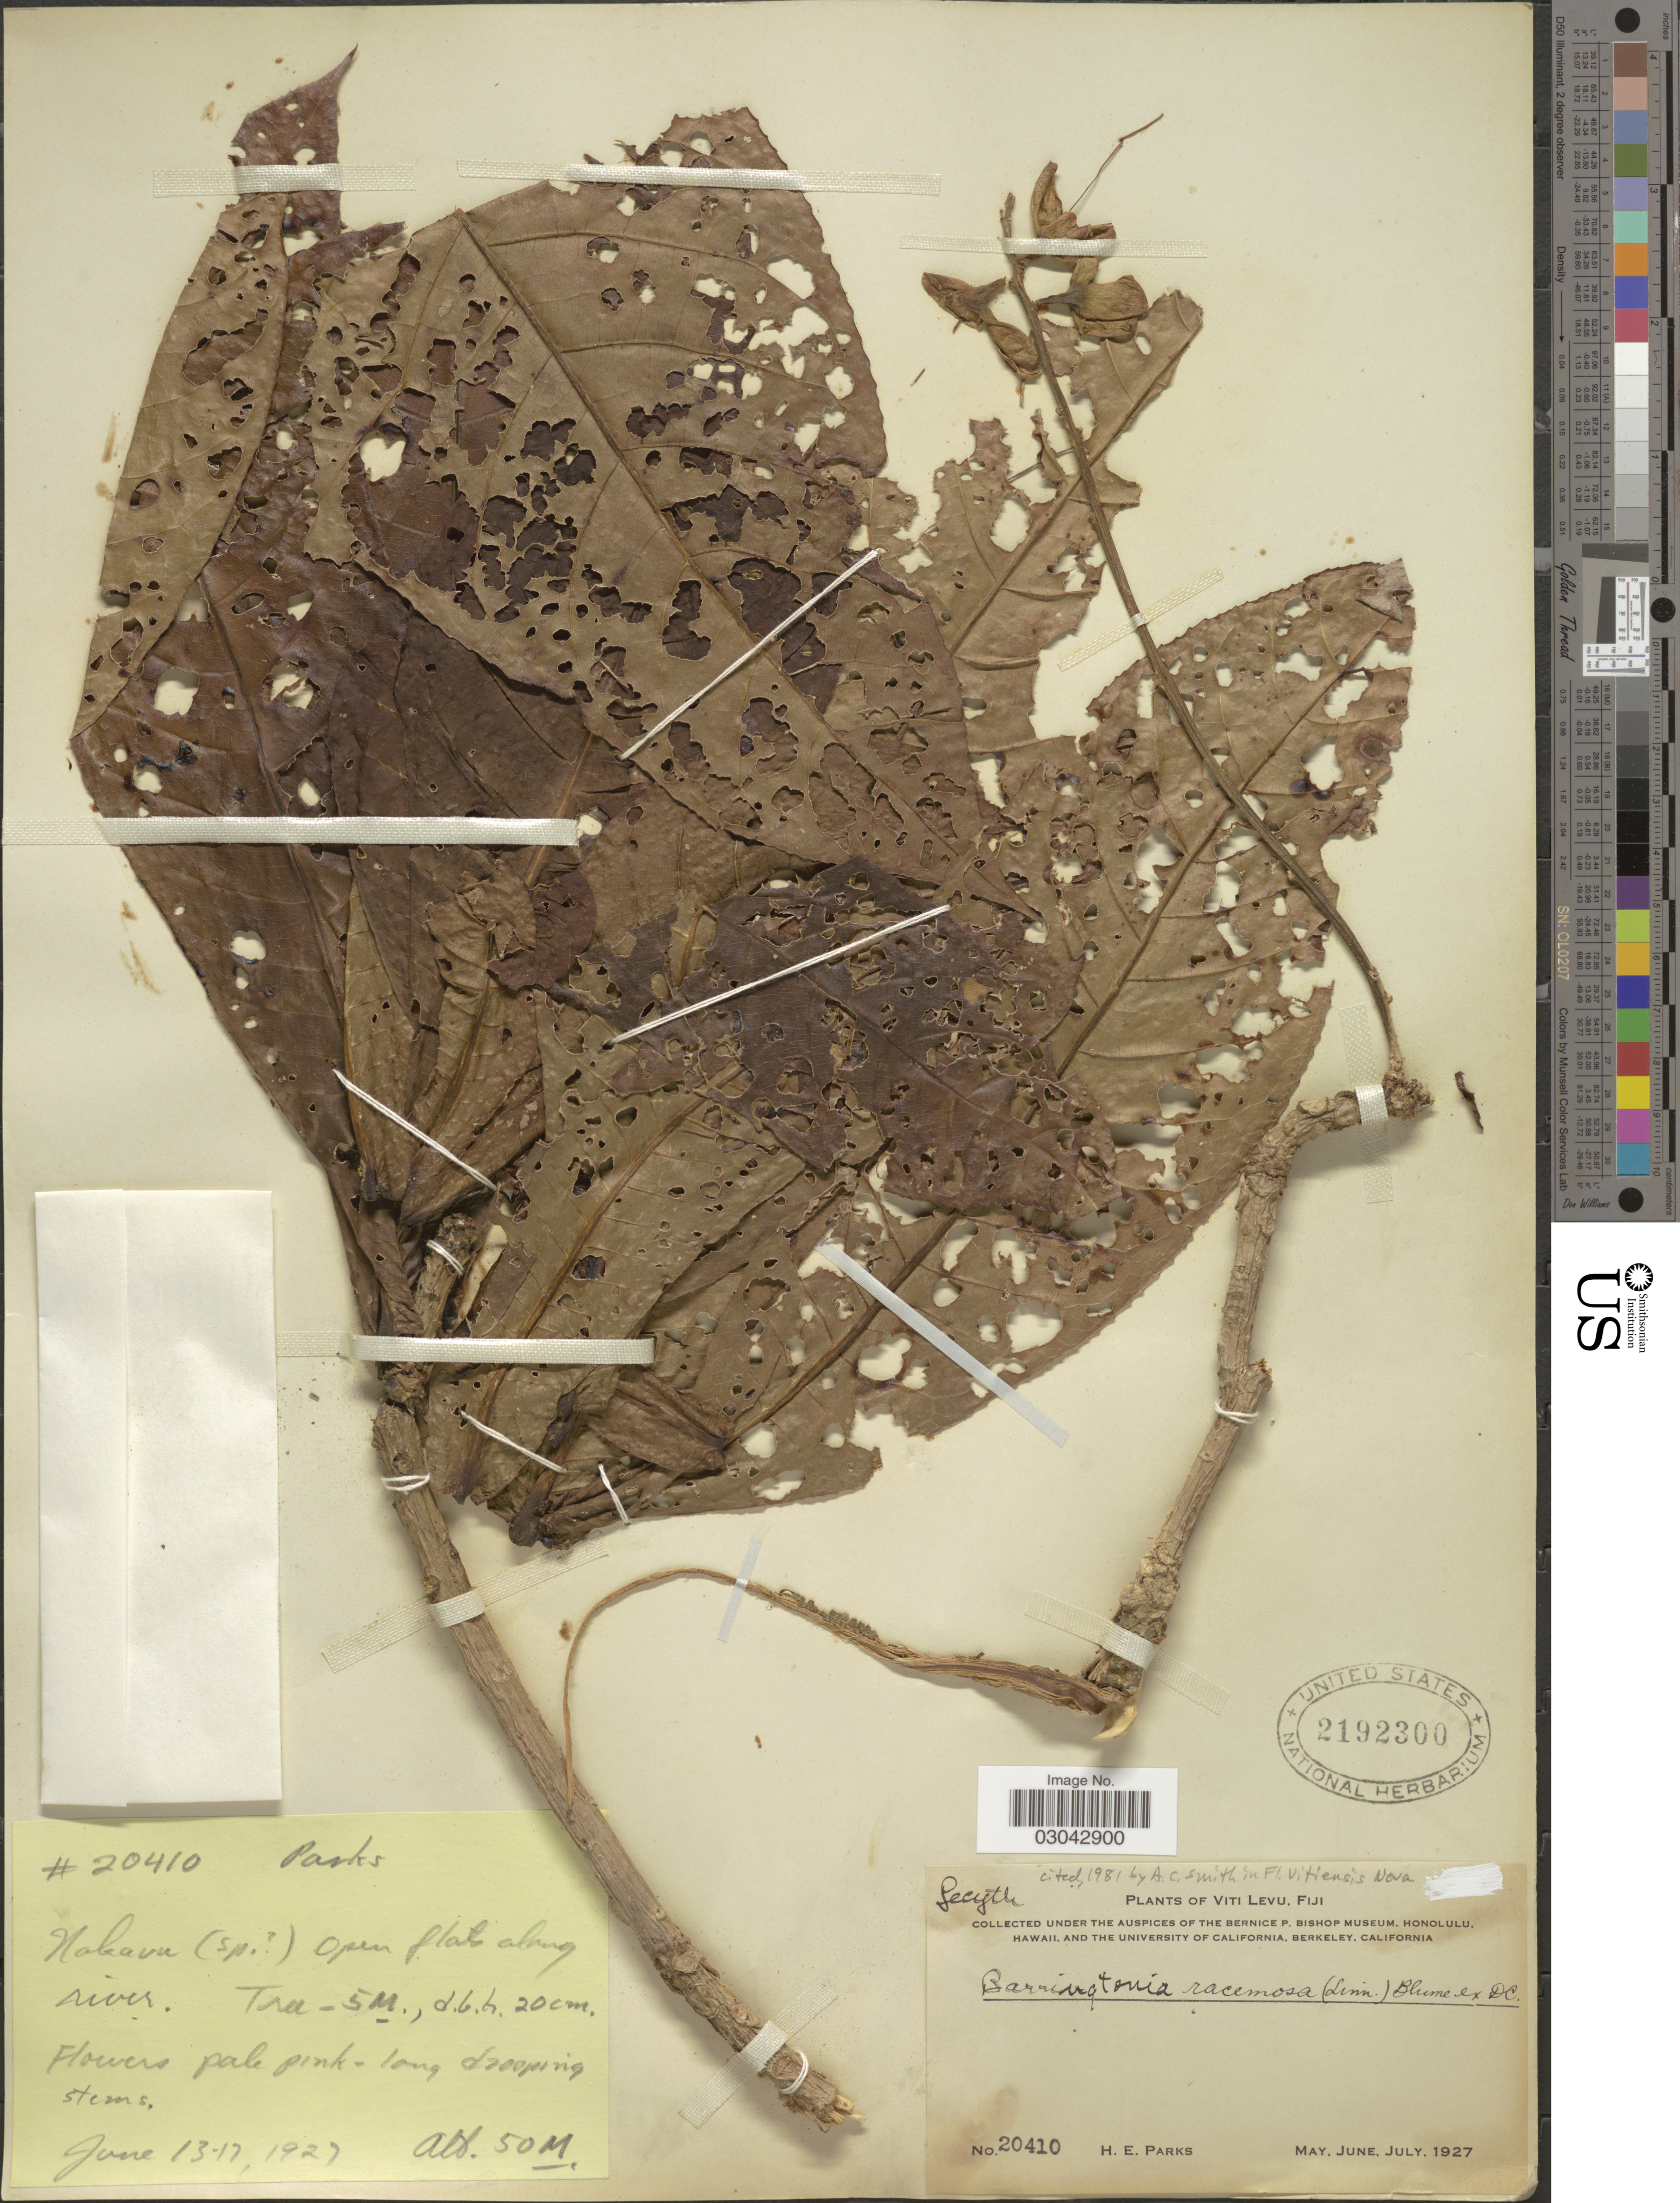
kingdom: Plantae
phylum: Tracheophyta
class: Magnoliopsida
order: Ericales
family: Lecythidaceae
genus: Barringtonia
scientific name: Barringtonia racemosa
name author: (L.) Spreng.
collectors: H. E. Parks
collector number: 20410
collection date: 1927-06-13/1927-06-17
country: Fiji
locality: Viti Levu.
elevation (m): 50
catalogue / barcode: US 2192300